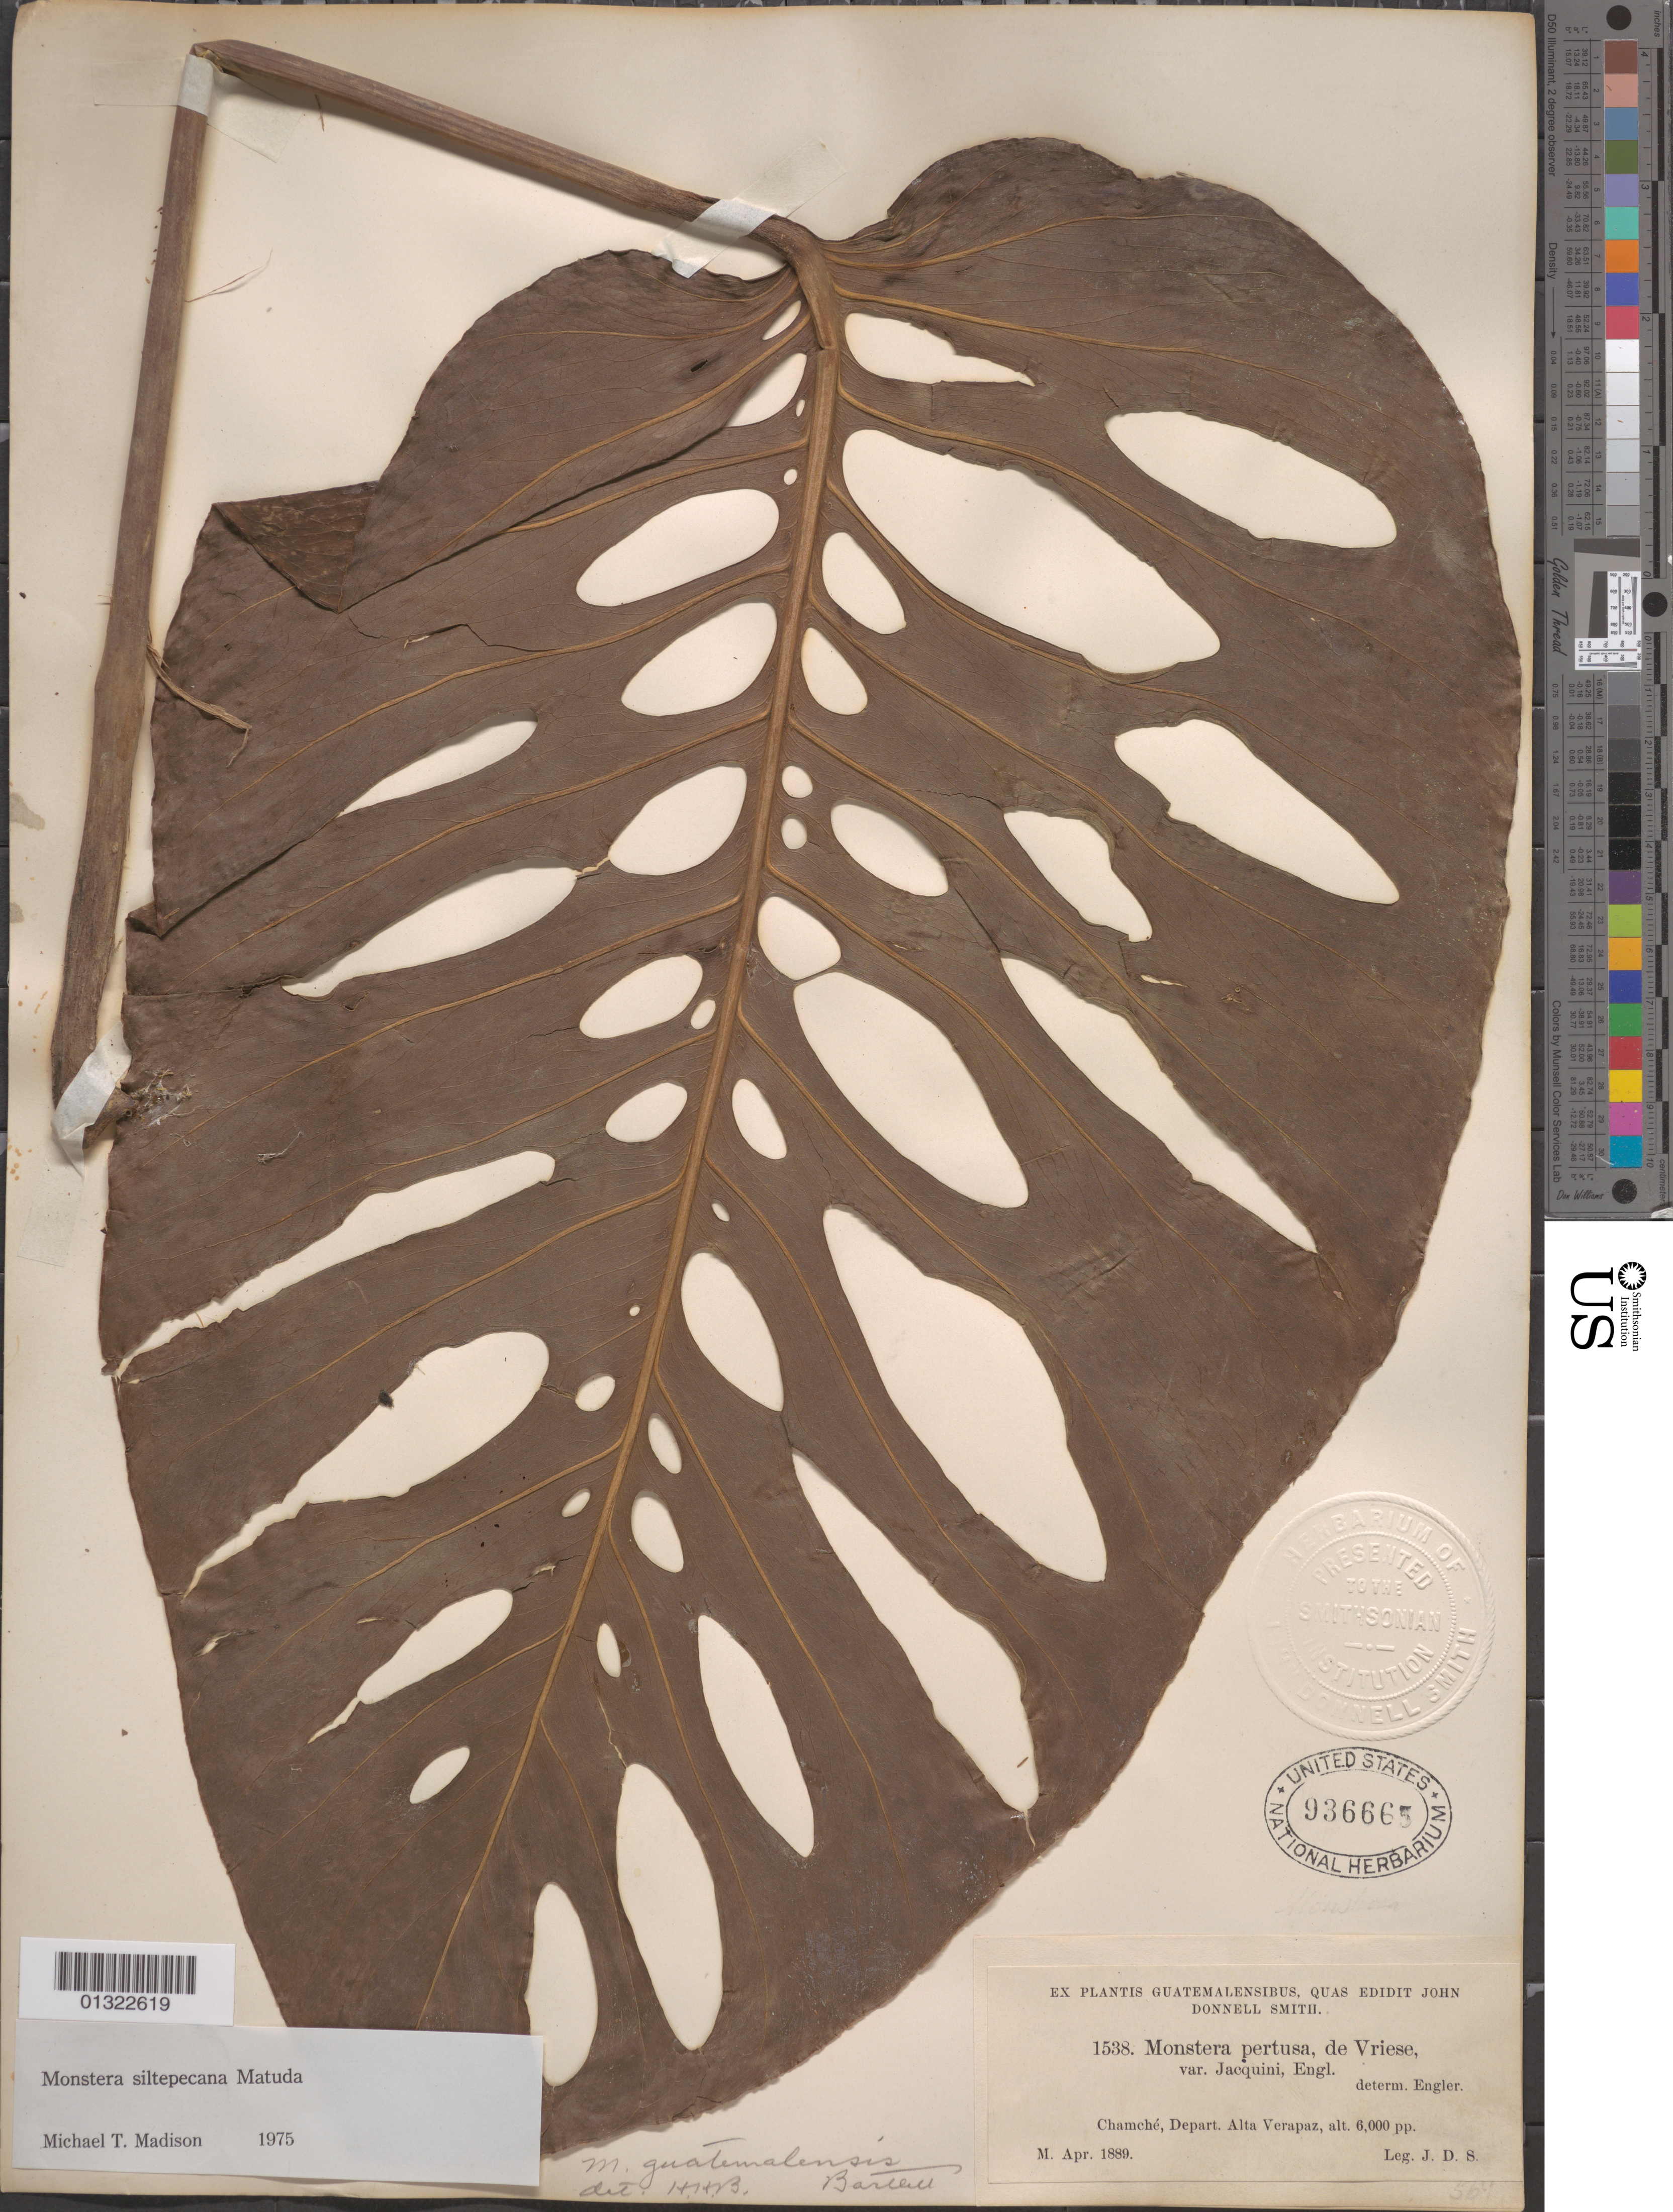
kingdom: Plantae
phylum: Tracheophyta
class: Liliopsida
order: Alismatales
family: Araceae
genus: Monstera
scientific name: Monstera siltepecana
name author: Matuda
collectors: J. Donnell Smith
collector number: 1538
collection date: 1889-04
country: Guatemala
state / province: Alta Verapaz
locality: Chamché, Depart. Alta Verapaz.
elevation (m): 1829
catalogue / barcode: US 936665